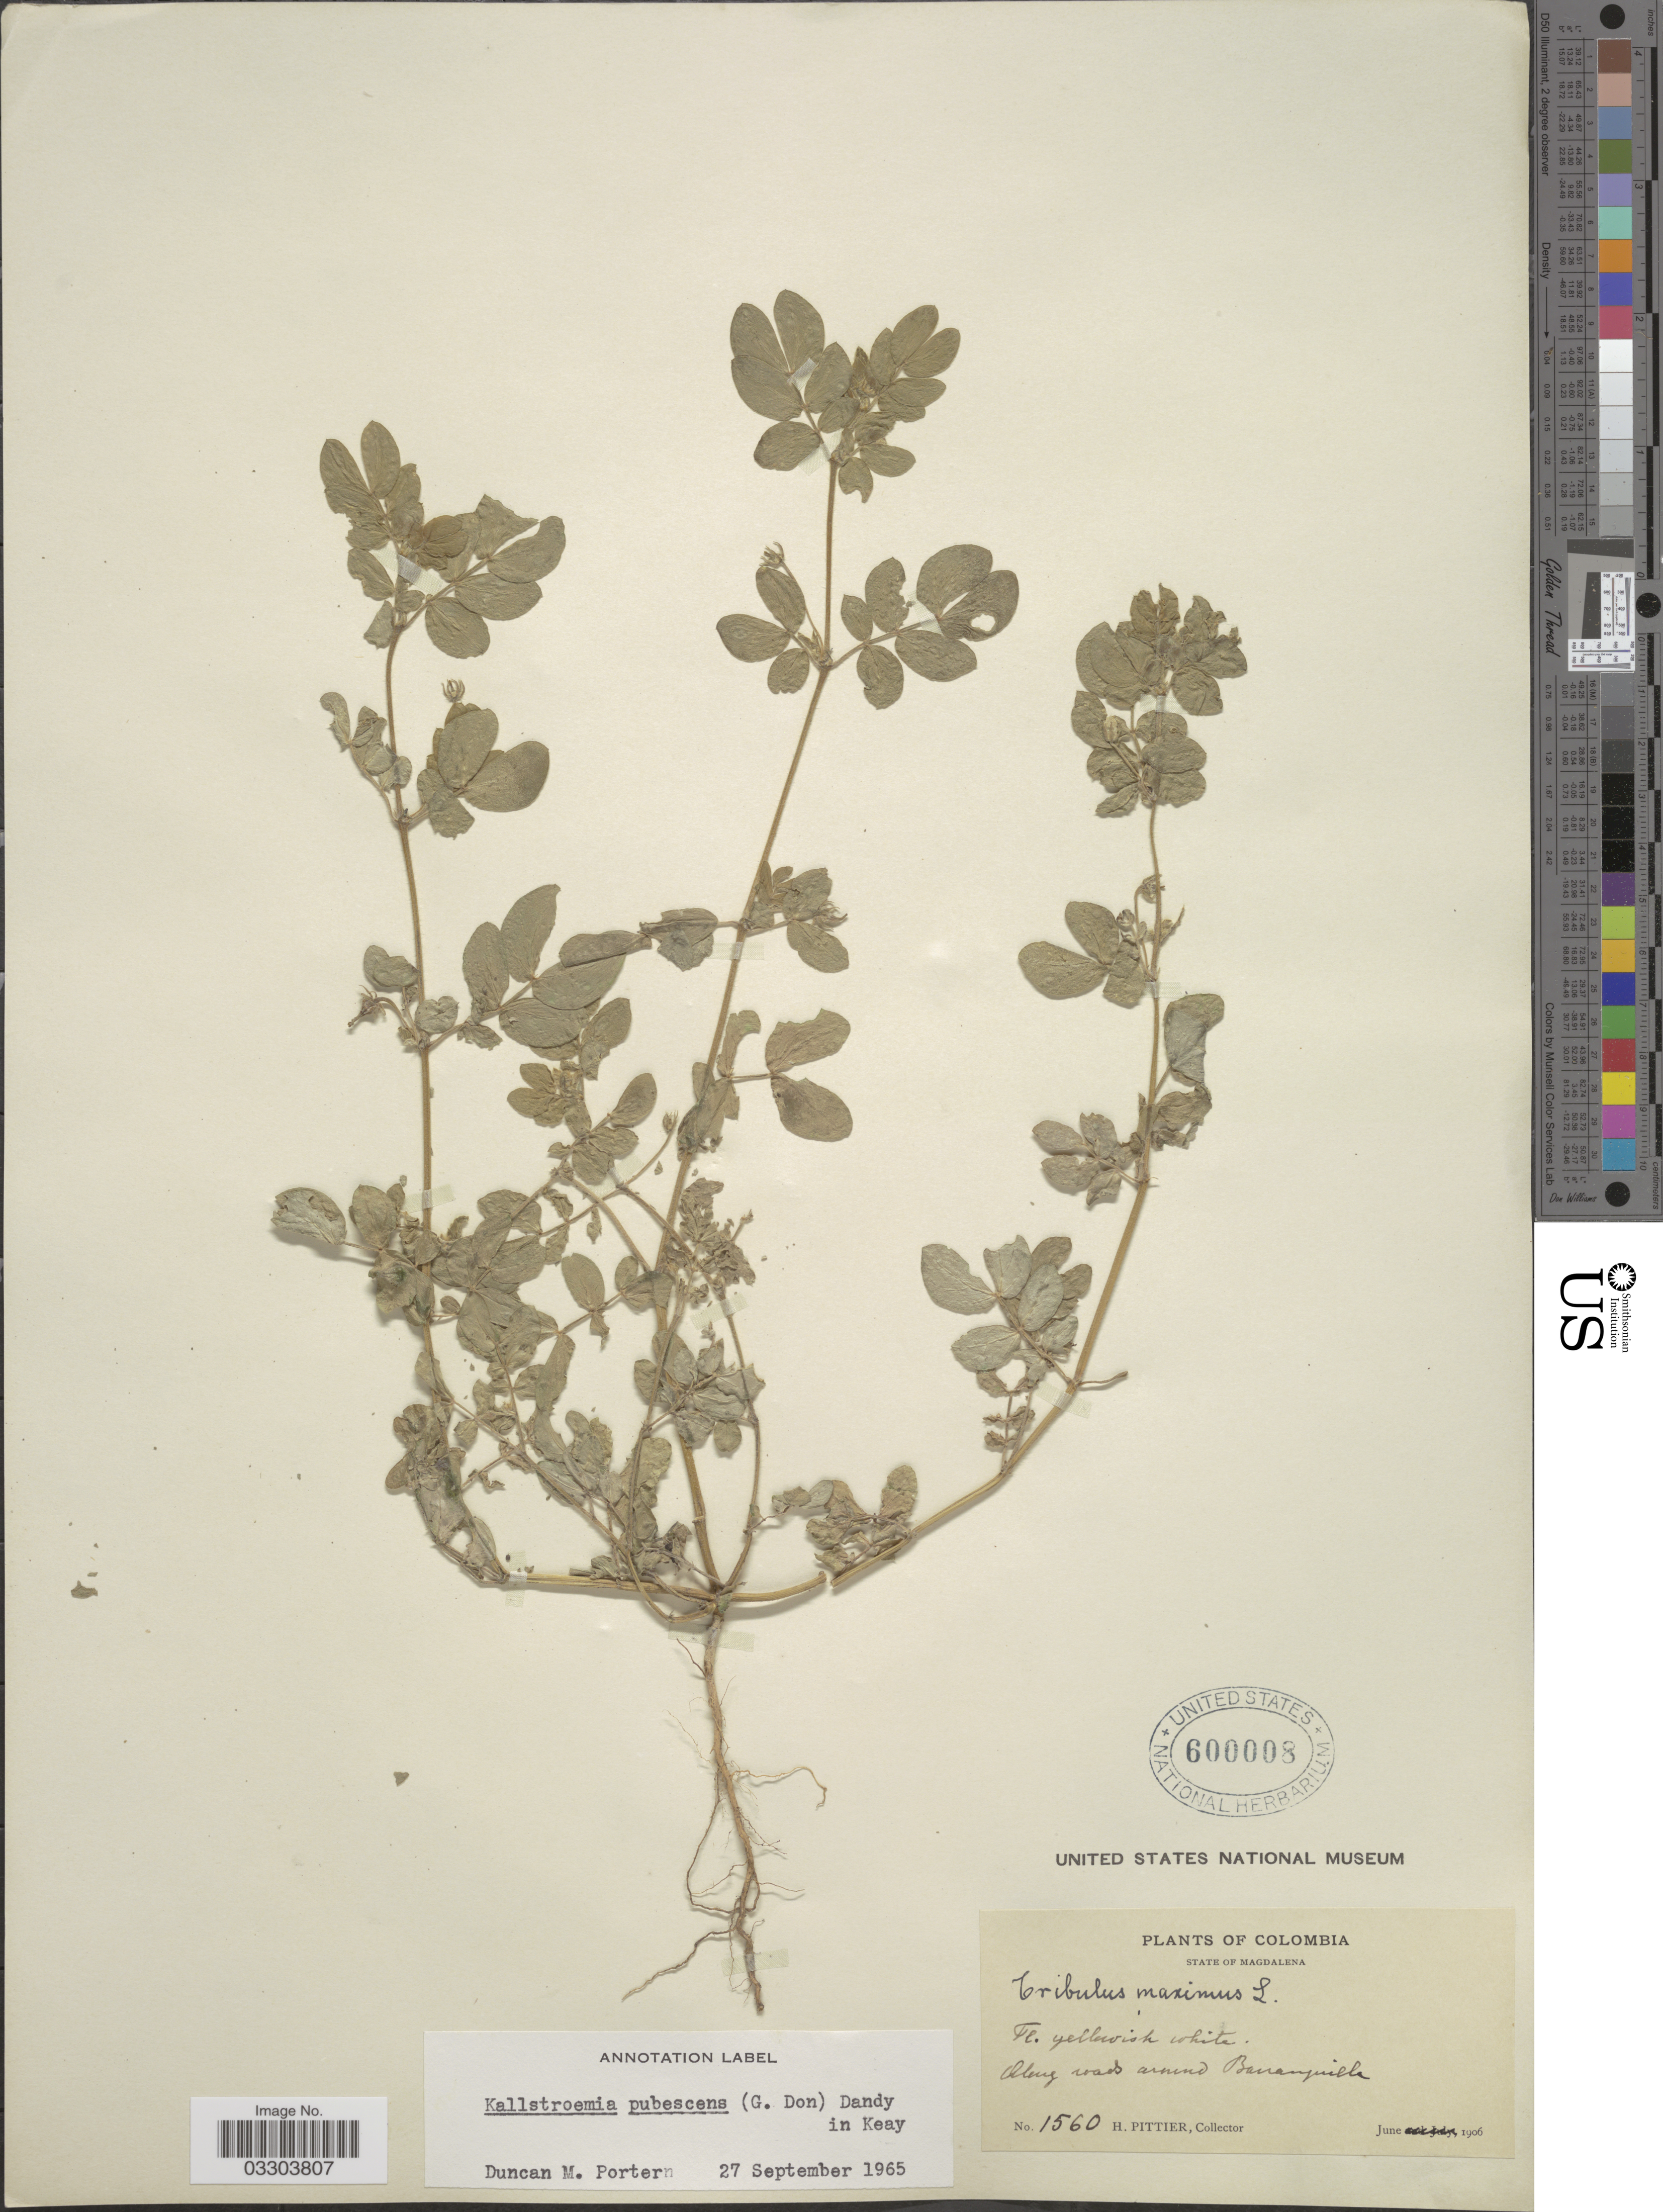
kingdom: Plantae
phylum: Tracheophyta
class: Magnoliopsida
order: Zygophyllales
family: Zygophyllaceae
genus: Kallstroemia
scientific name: Kallstroemia pubescens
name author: (G. Don) Dandy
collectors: H. F. Pittier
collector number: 1560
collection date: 1906-06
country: Colombia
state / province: Magdalena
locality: Along roads around Barranquilla.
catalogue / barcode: US 600008